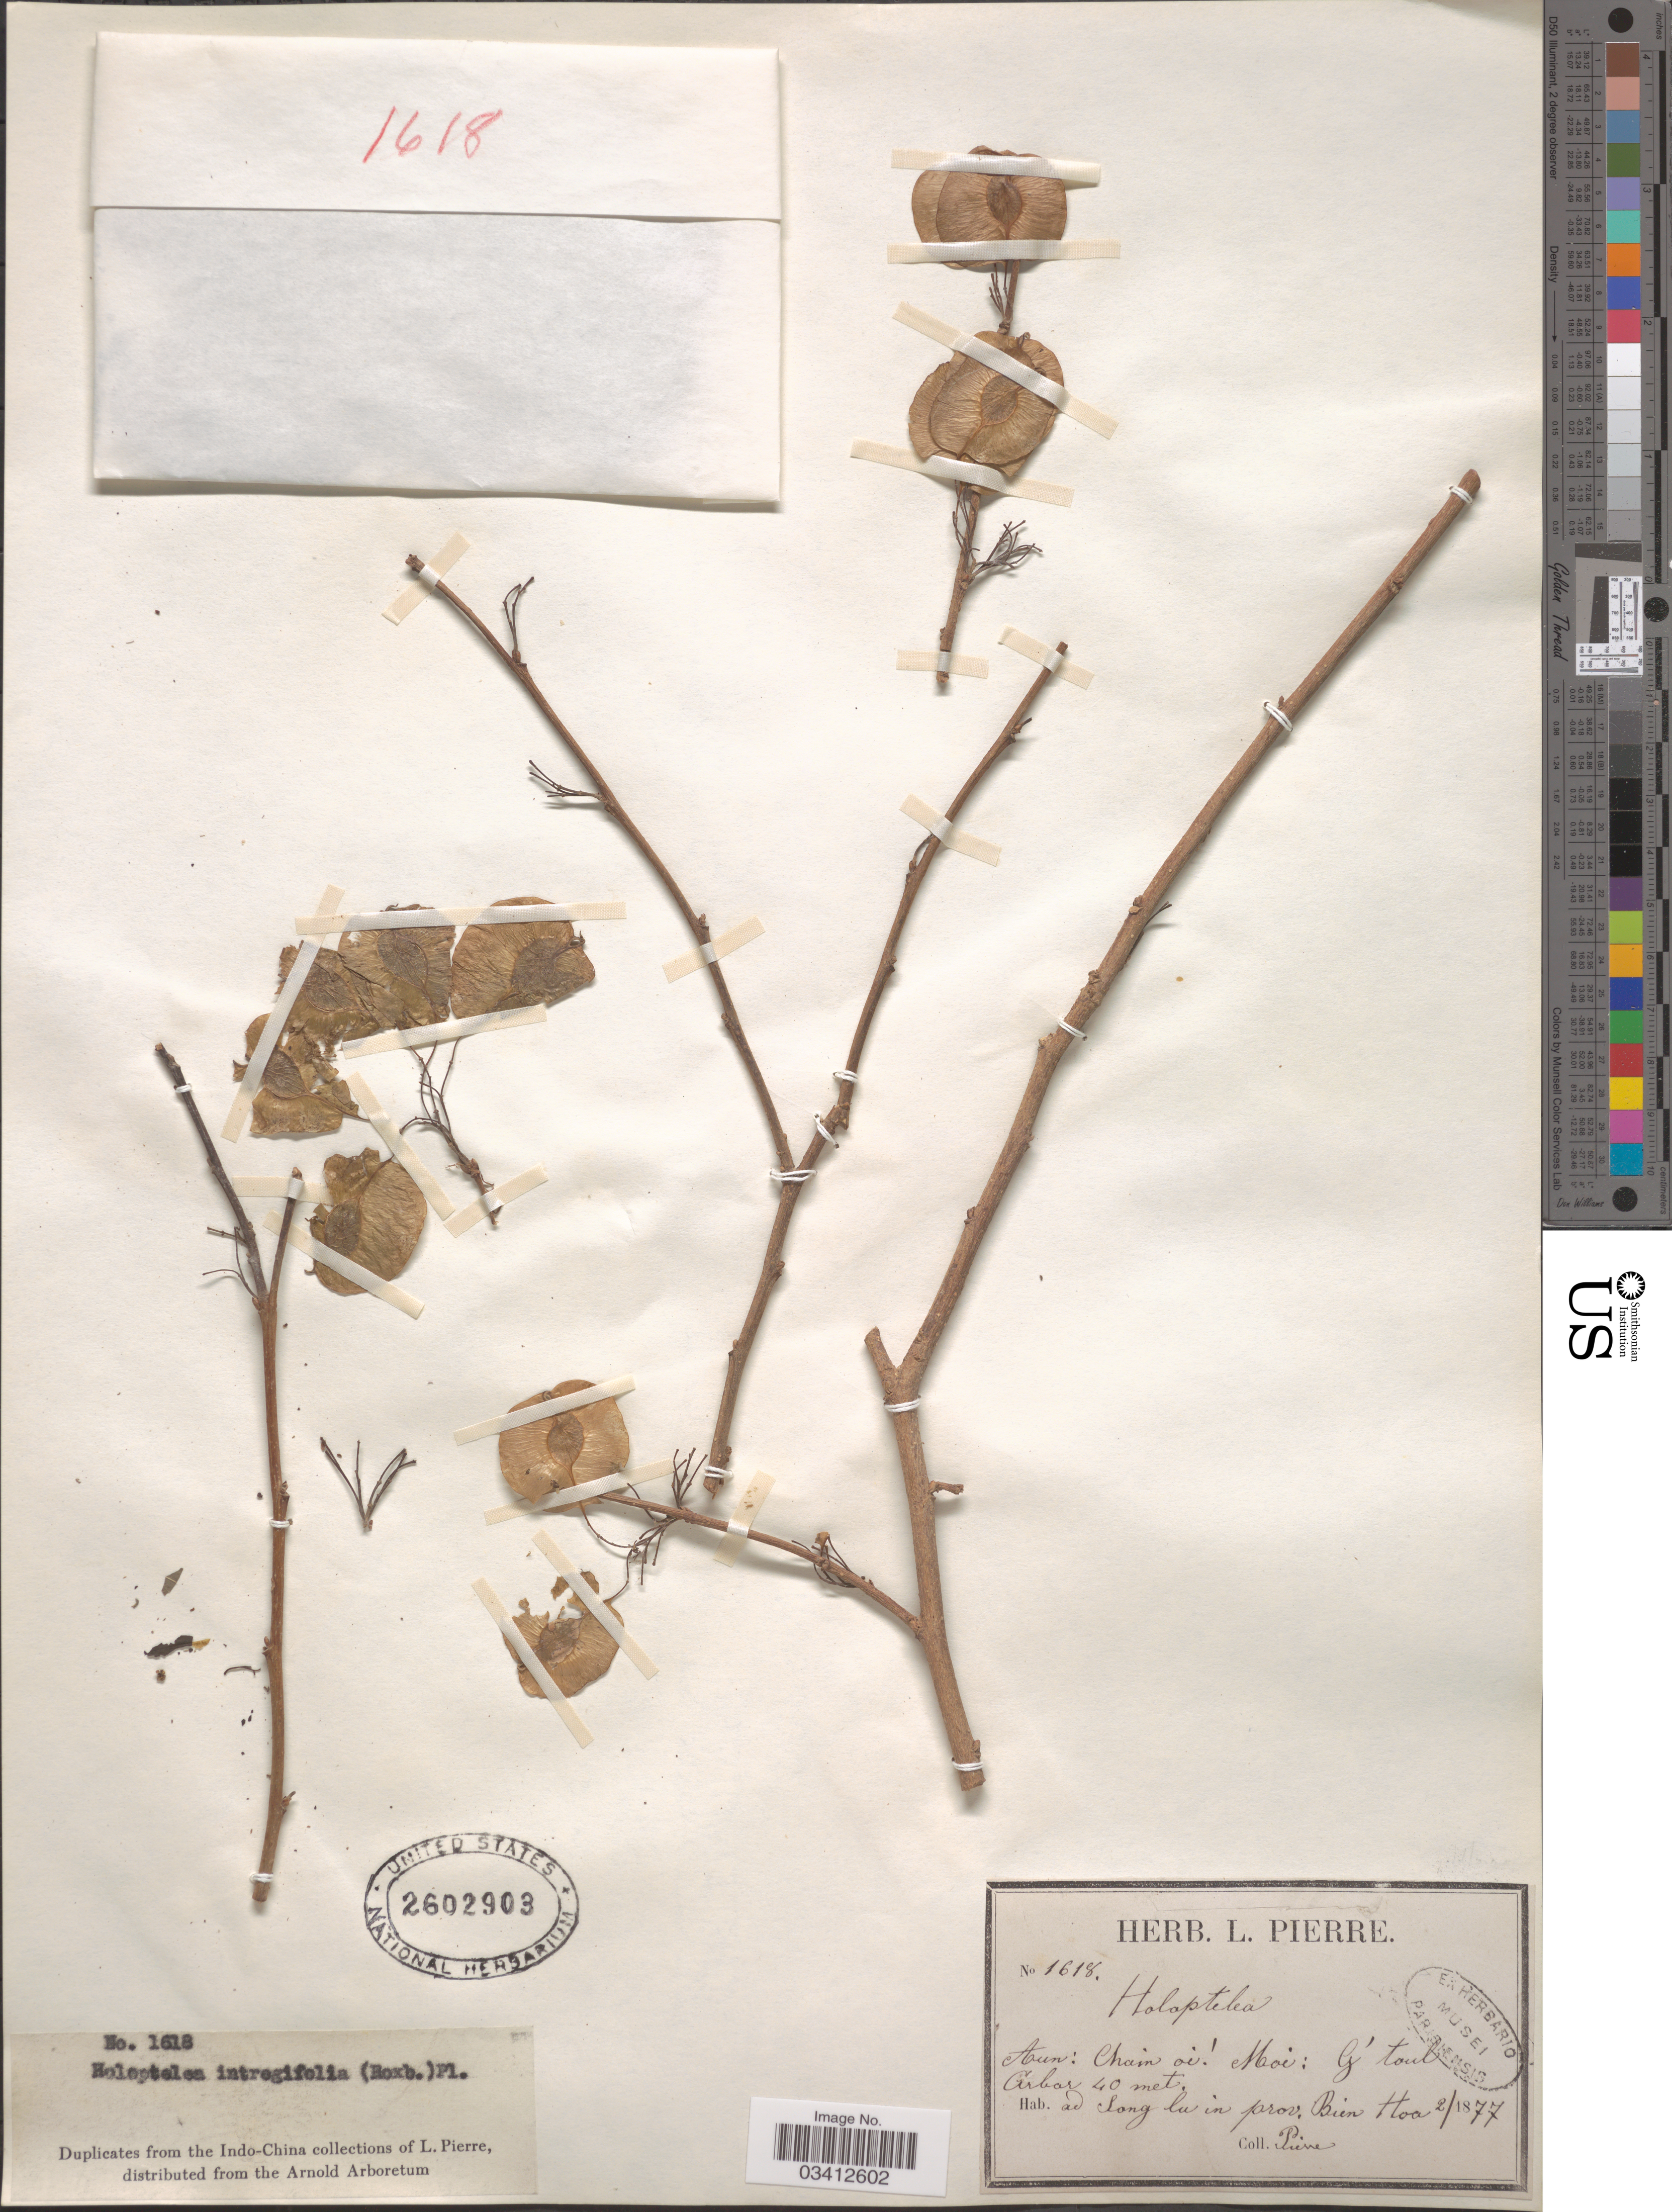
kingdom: Plantae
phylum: Tracheophyta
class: Magnoliopsida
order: Rosales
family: Ulmaceae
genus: Holoptelea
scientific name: Holoptelea integrifolia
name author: (Roxb.) Planch.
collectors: L. Pierre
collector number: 1618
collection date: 1877-02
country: Vietnam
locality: Ad Song lu in Prov. Bien Hoa.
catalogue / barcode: US 2602903